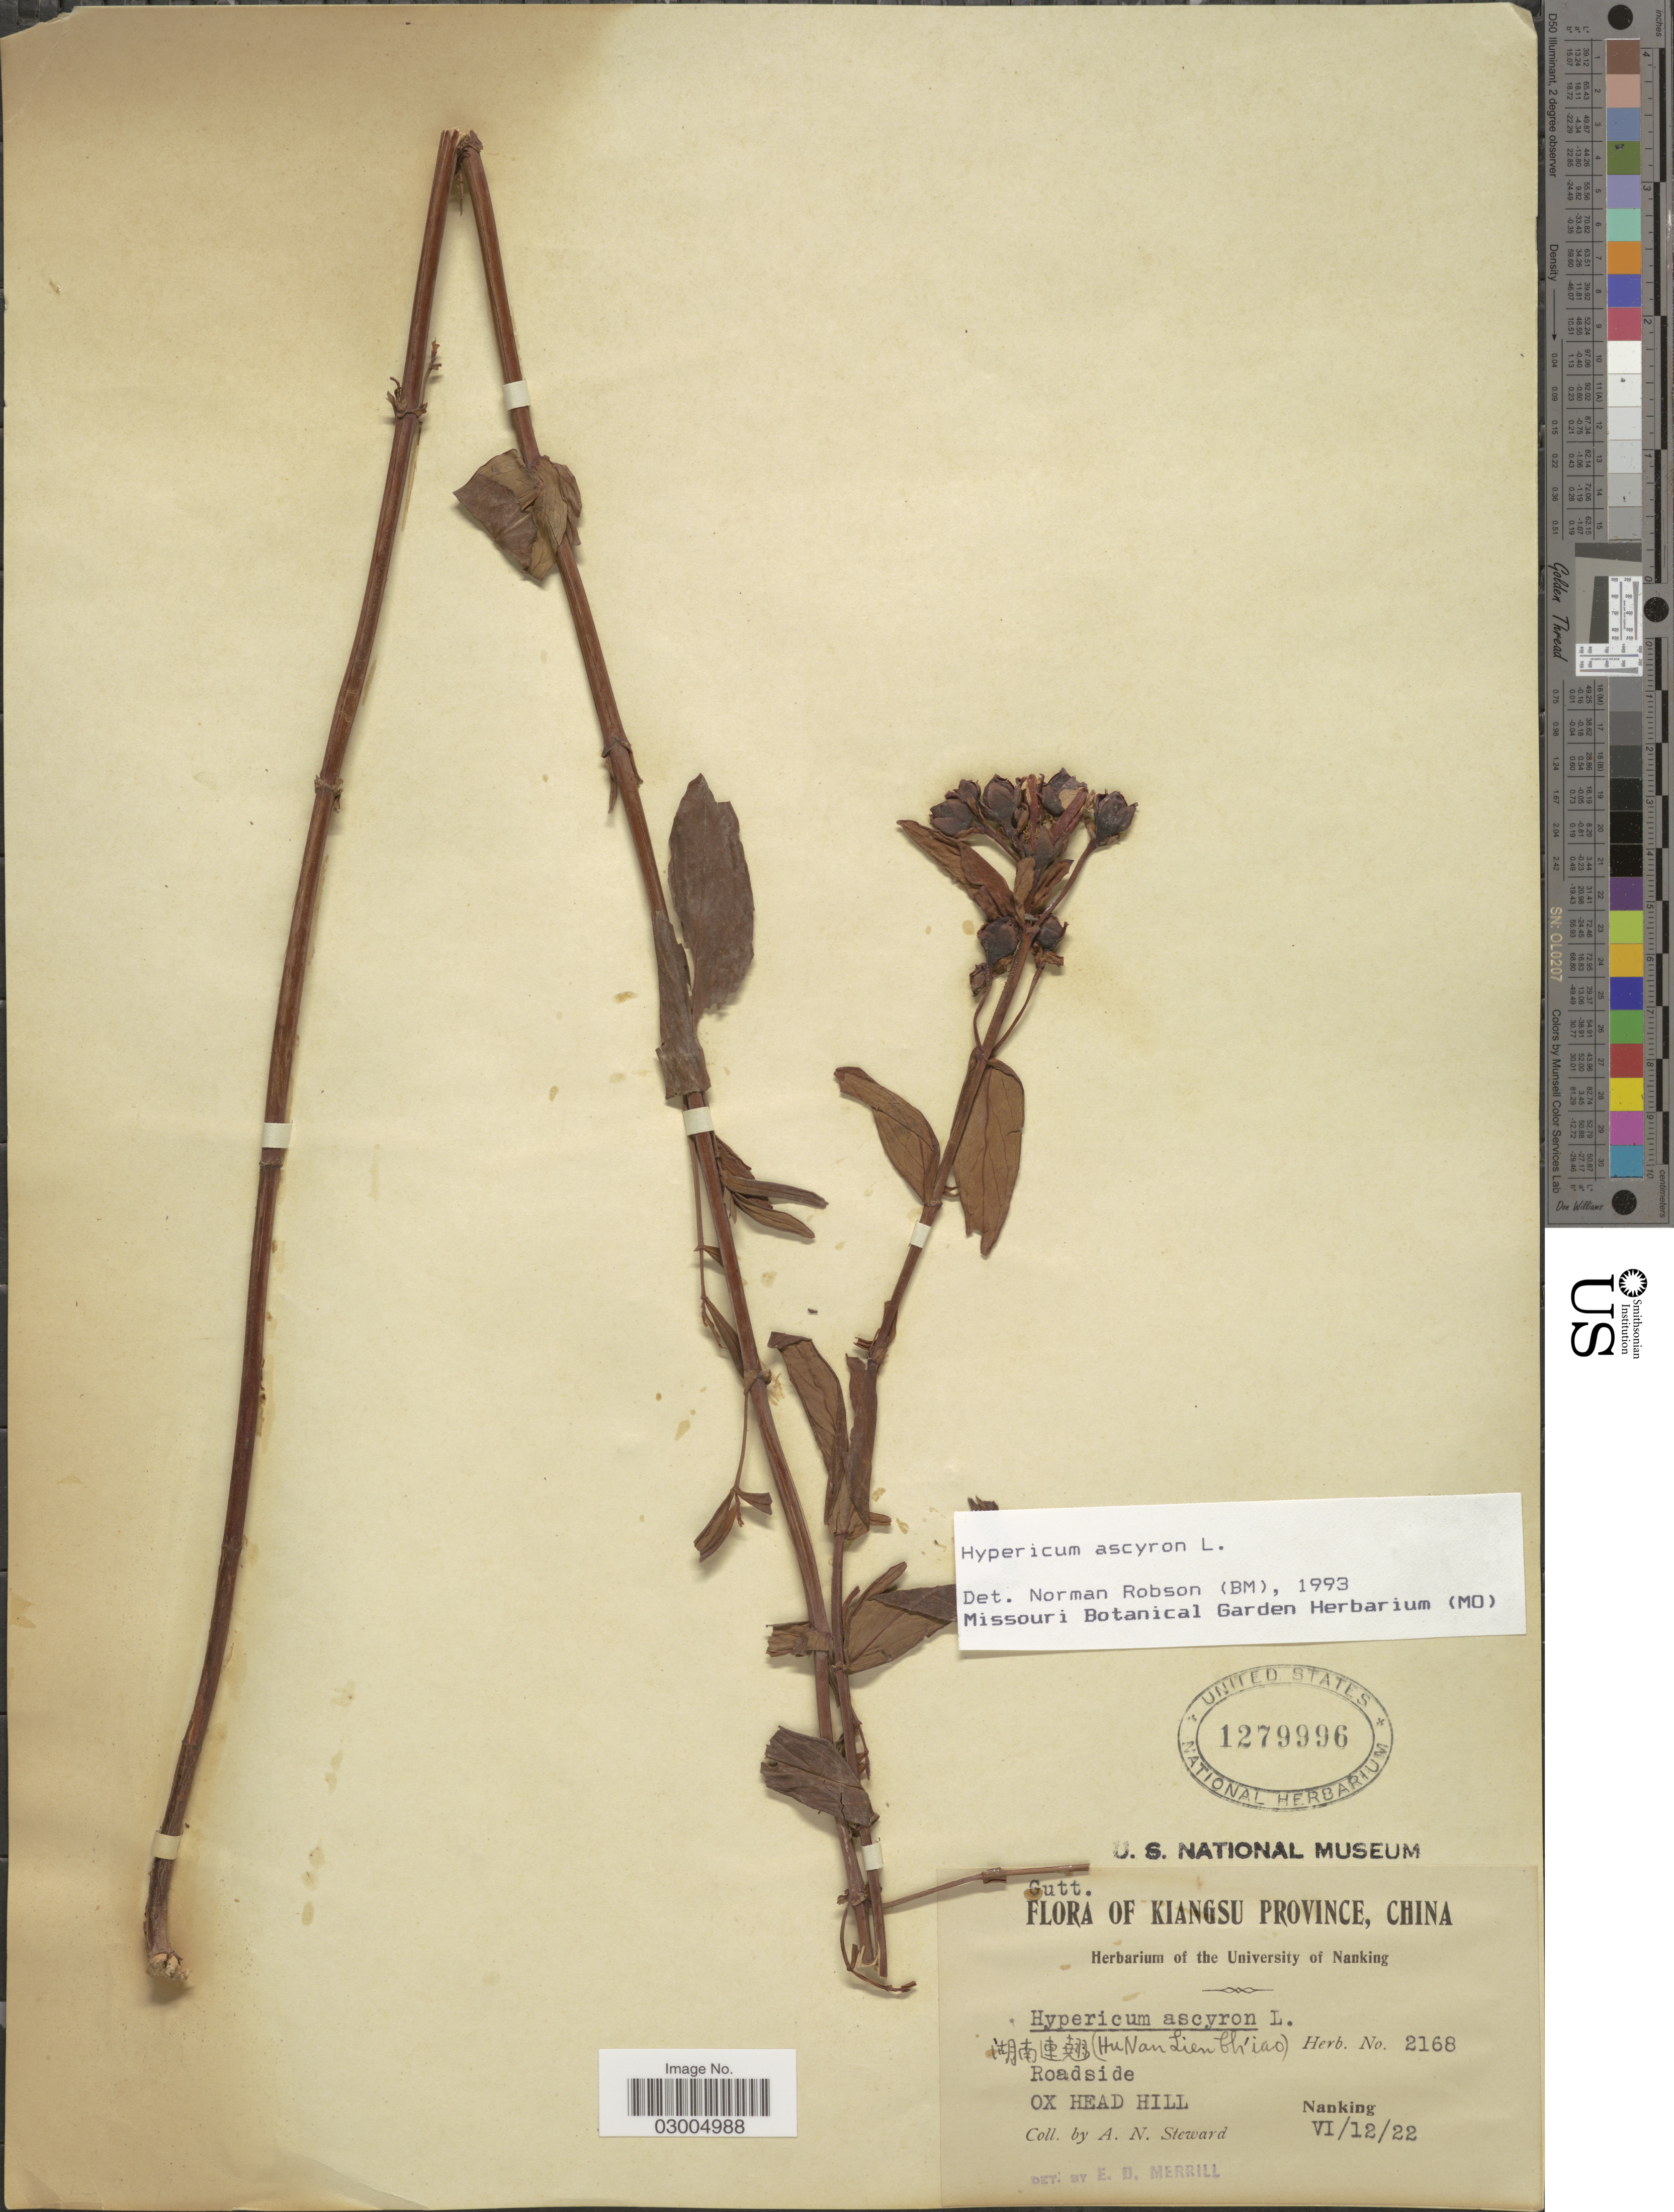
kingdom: Plantae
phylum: Tracheophyta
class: Magnoliopsida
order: Malpighiales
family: Hypericaceae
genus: Hypericum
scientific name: Hypericum ascyron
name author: L.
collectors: A. N. Steward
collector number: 2168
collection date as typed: Transcribed d/m/y: 12/6/22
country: China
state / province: Jiangsu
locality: Kiangsu Province. Roadside. Ox Head Hill. Nanking.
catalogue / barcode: US 1279996